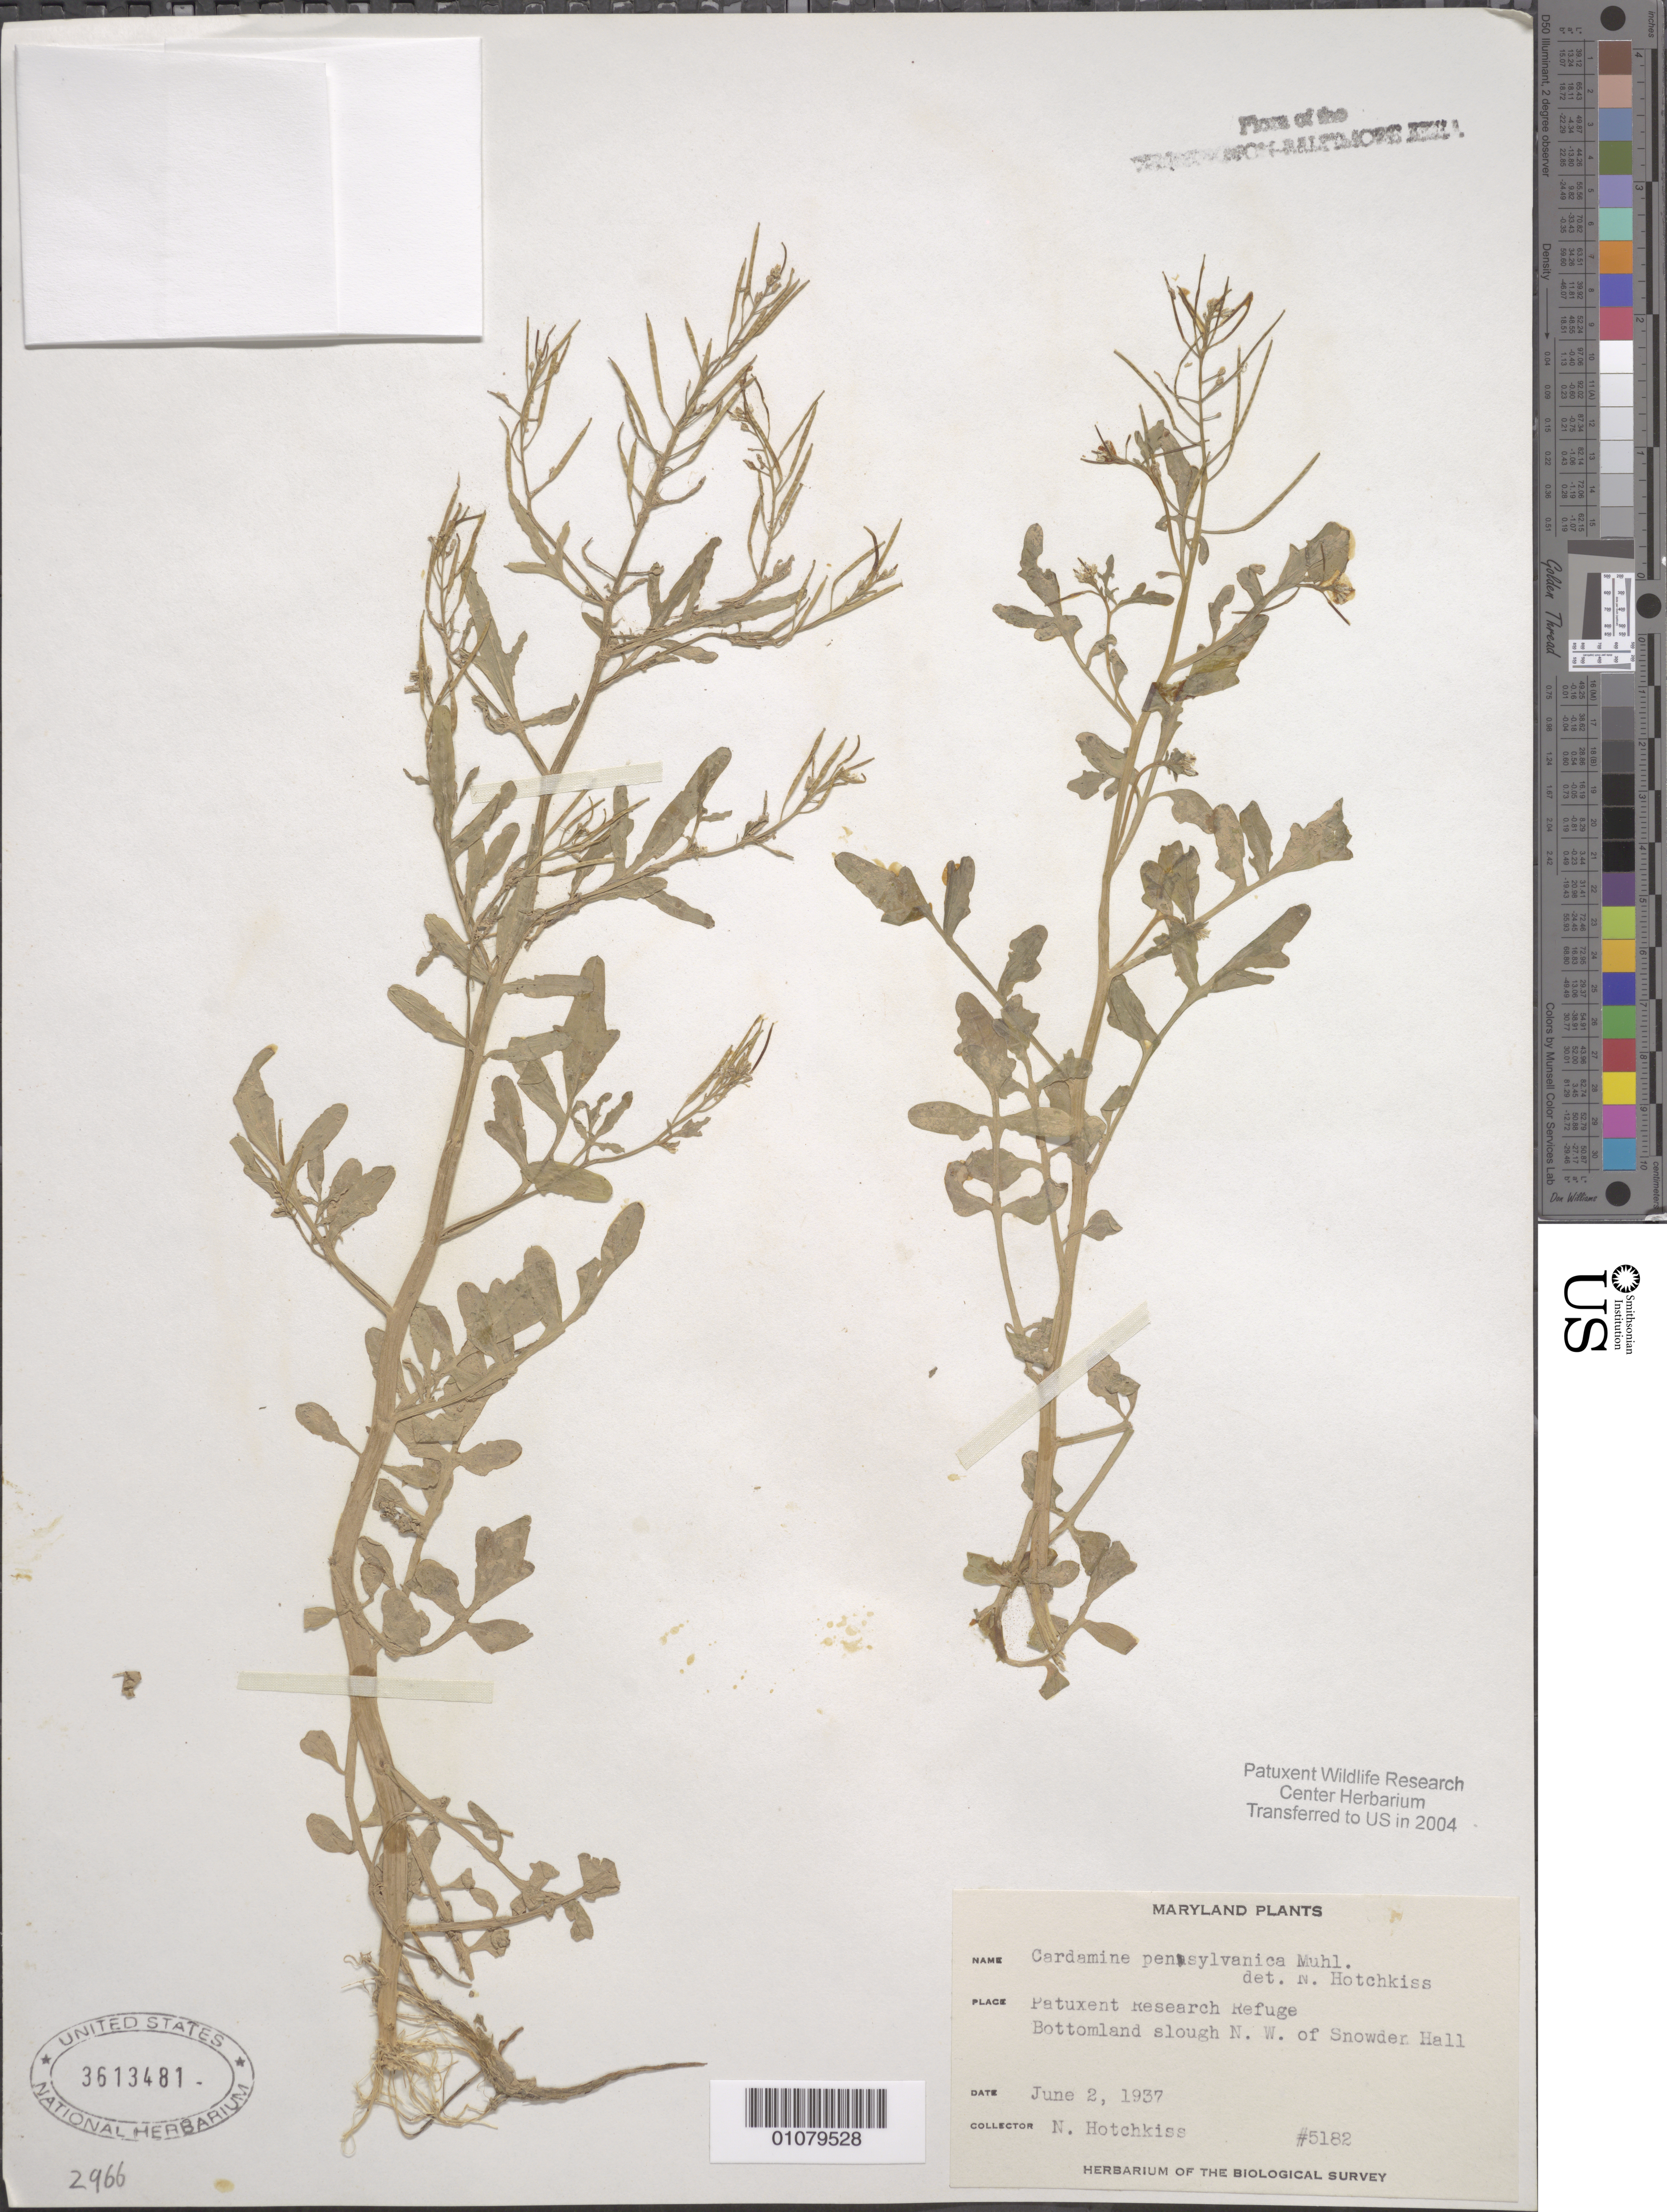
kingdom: Plantae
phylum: Tracheophyta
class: Magnoliopsida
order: Brassicales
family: Brassicaceae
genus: Cardamine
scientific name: Cardamine pensylvanica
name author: Muhl. ex Willd.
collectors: N. Hotchkiss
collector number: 5182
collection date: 1937-06-02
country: United States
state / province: Maryland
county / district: Prince George's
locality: Patuxent Wildlife Refuge, N.W. of Snowden Hall.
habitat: Bottomland slough.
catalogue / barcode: US 3613481